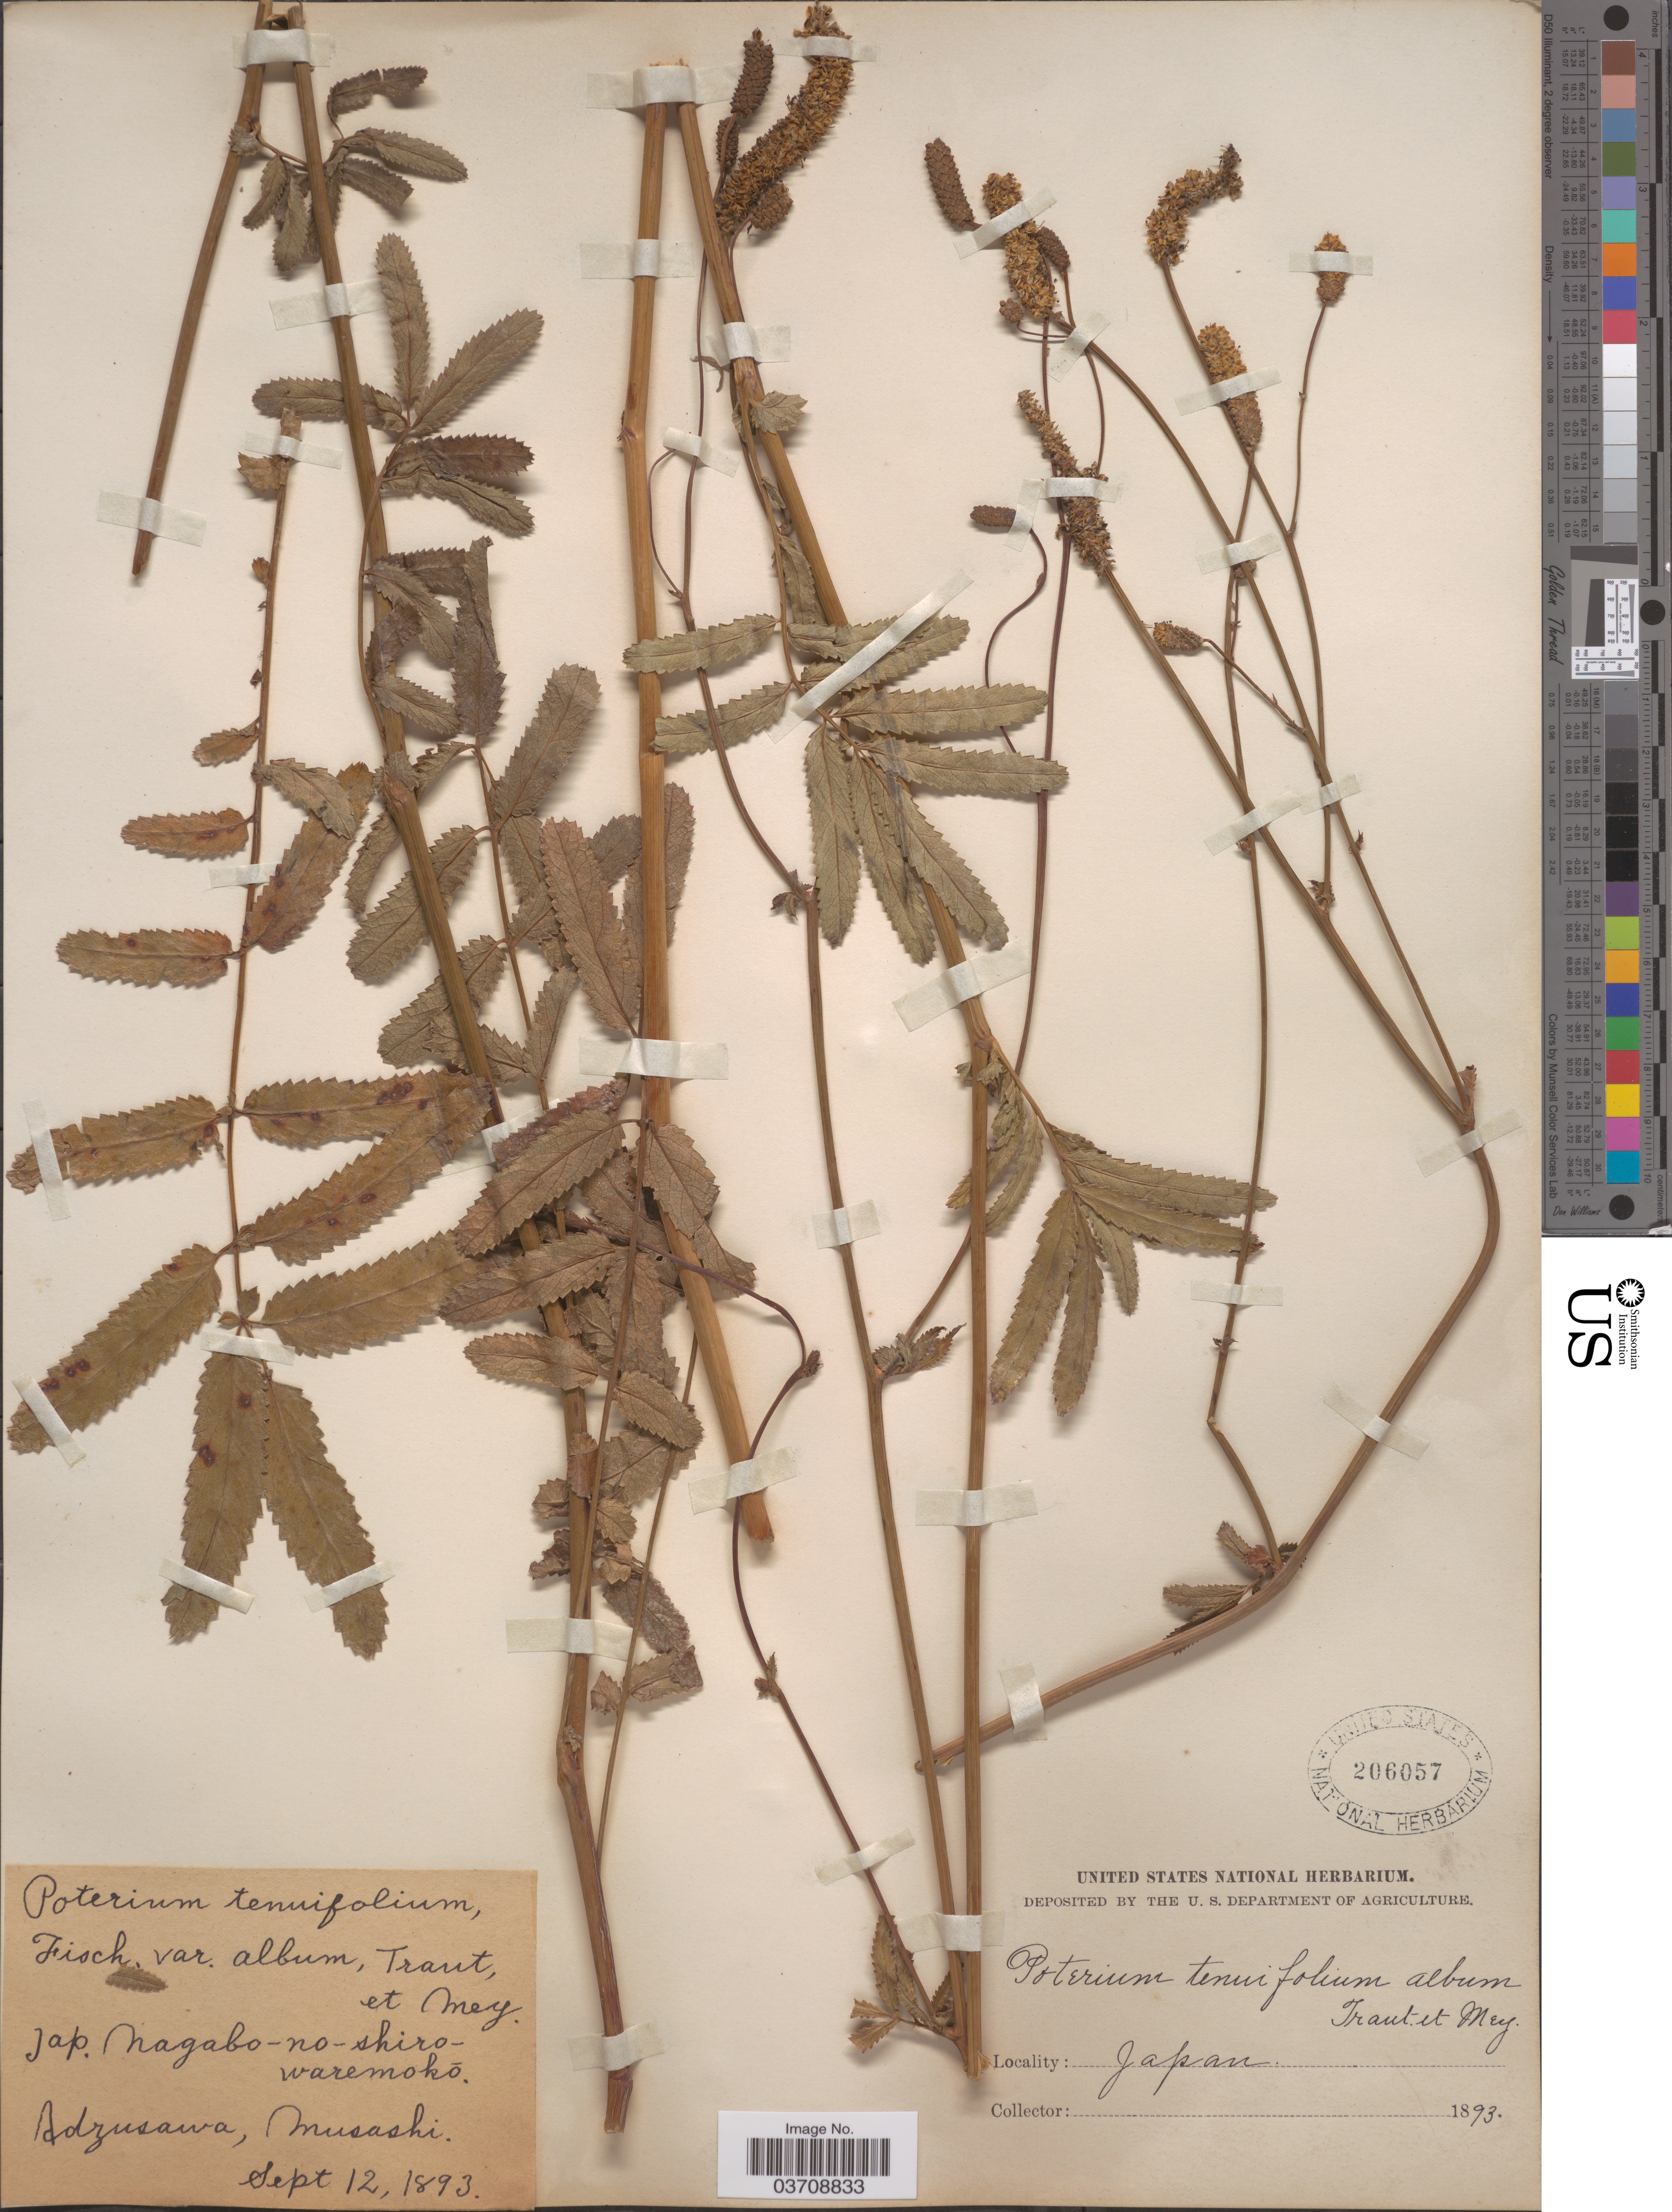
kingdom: Plantae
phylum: Tracheophyta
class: Magnoliopsida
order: Rosales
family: Rosaceae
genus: Sanguisorba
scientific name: Sanguisorba tenuifolia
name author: Fisch. ex Link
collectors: ex herb. United States National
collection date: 1893-09-12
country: Japan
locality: Adzusawa, Musashi.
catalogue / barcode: US 206057